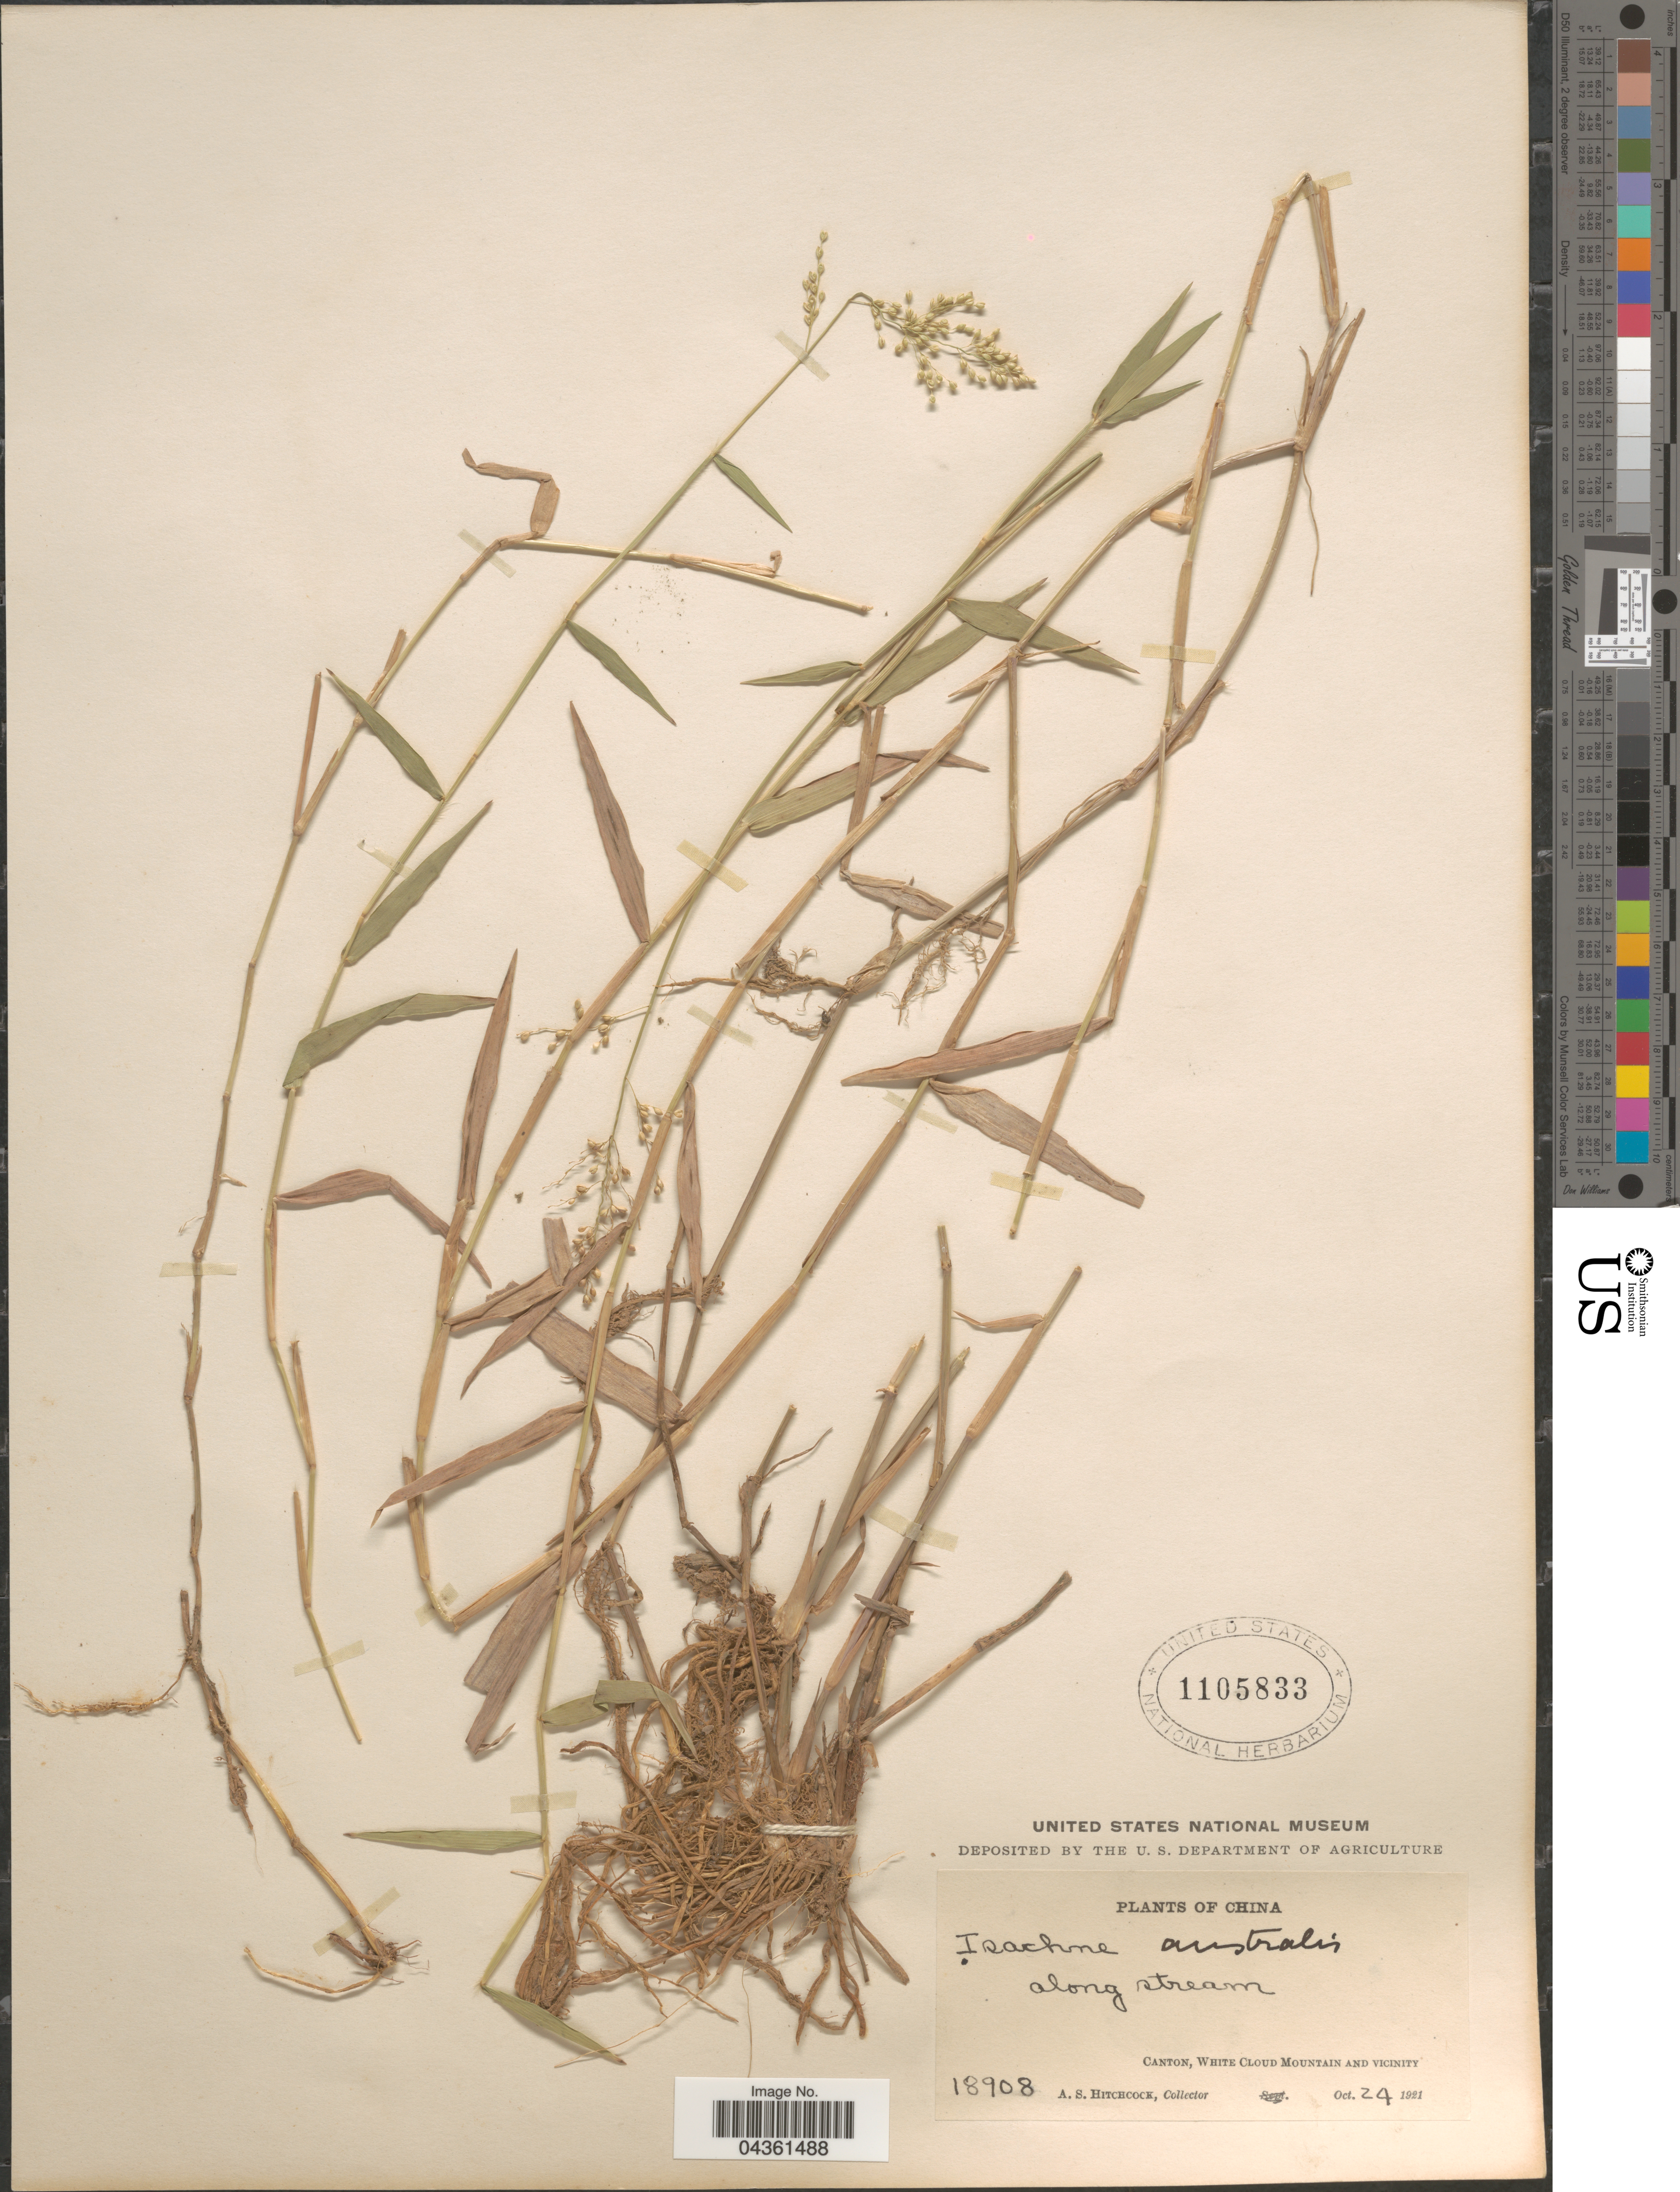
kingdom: Plantae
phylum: Tracheophyta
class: Liliopsida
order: Poales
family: Poaceae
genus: Isachne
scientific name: Isachne globosa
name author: (Thunb.) Kuntze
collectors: A. S. Hitchcock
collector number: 18908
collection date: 1921-10-24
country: China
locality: Canton, White Cloud Mountain and vicinity.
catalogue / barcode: US 1105833